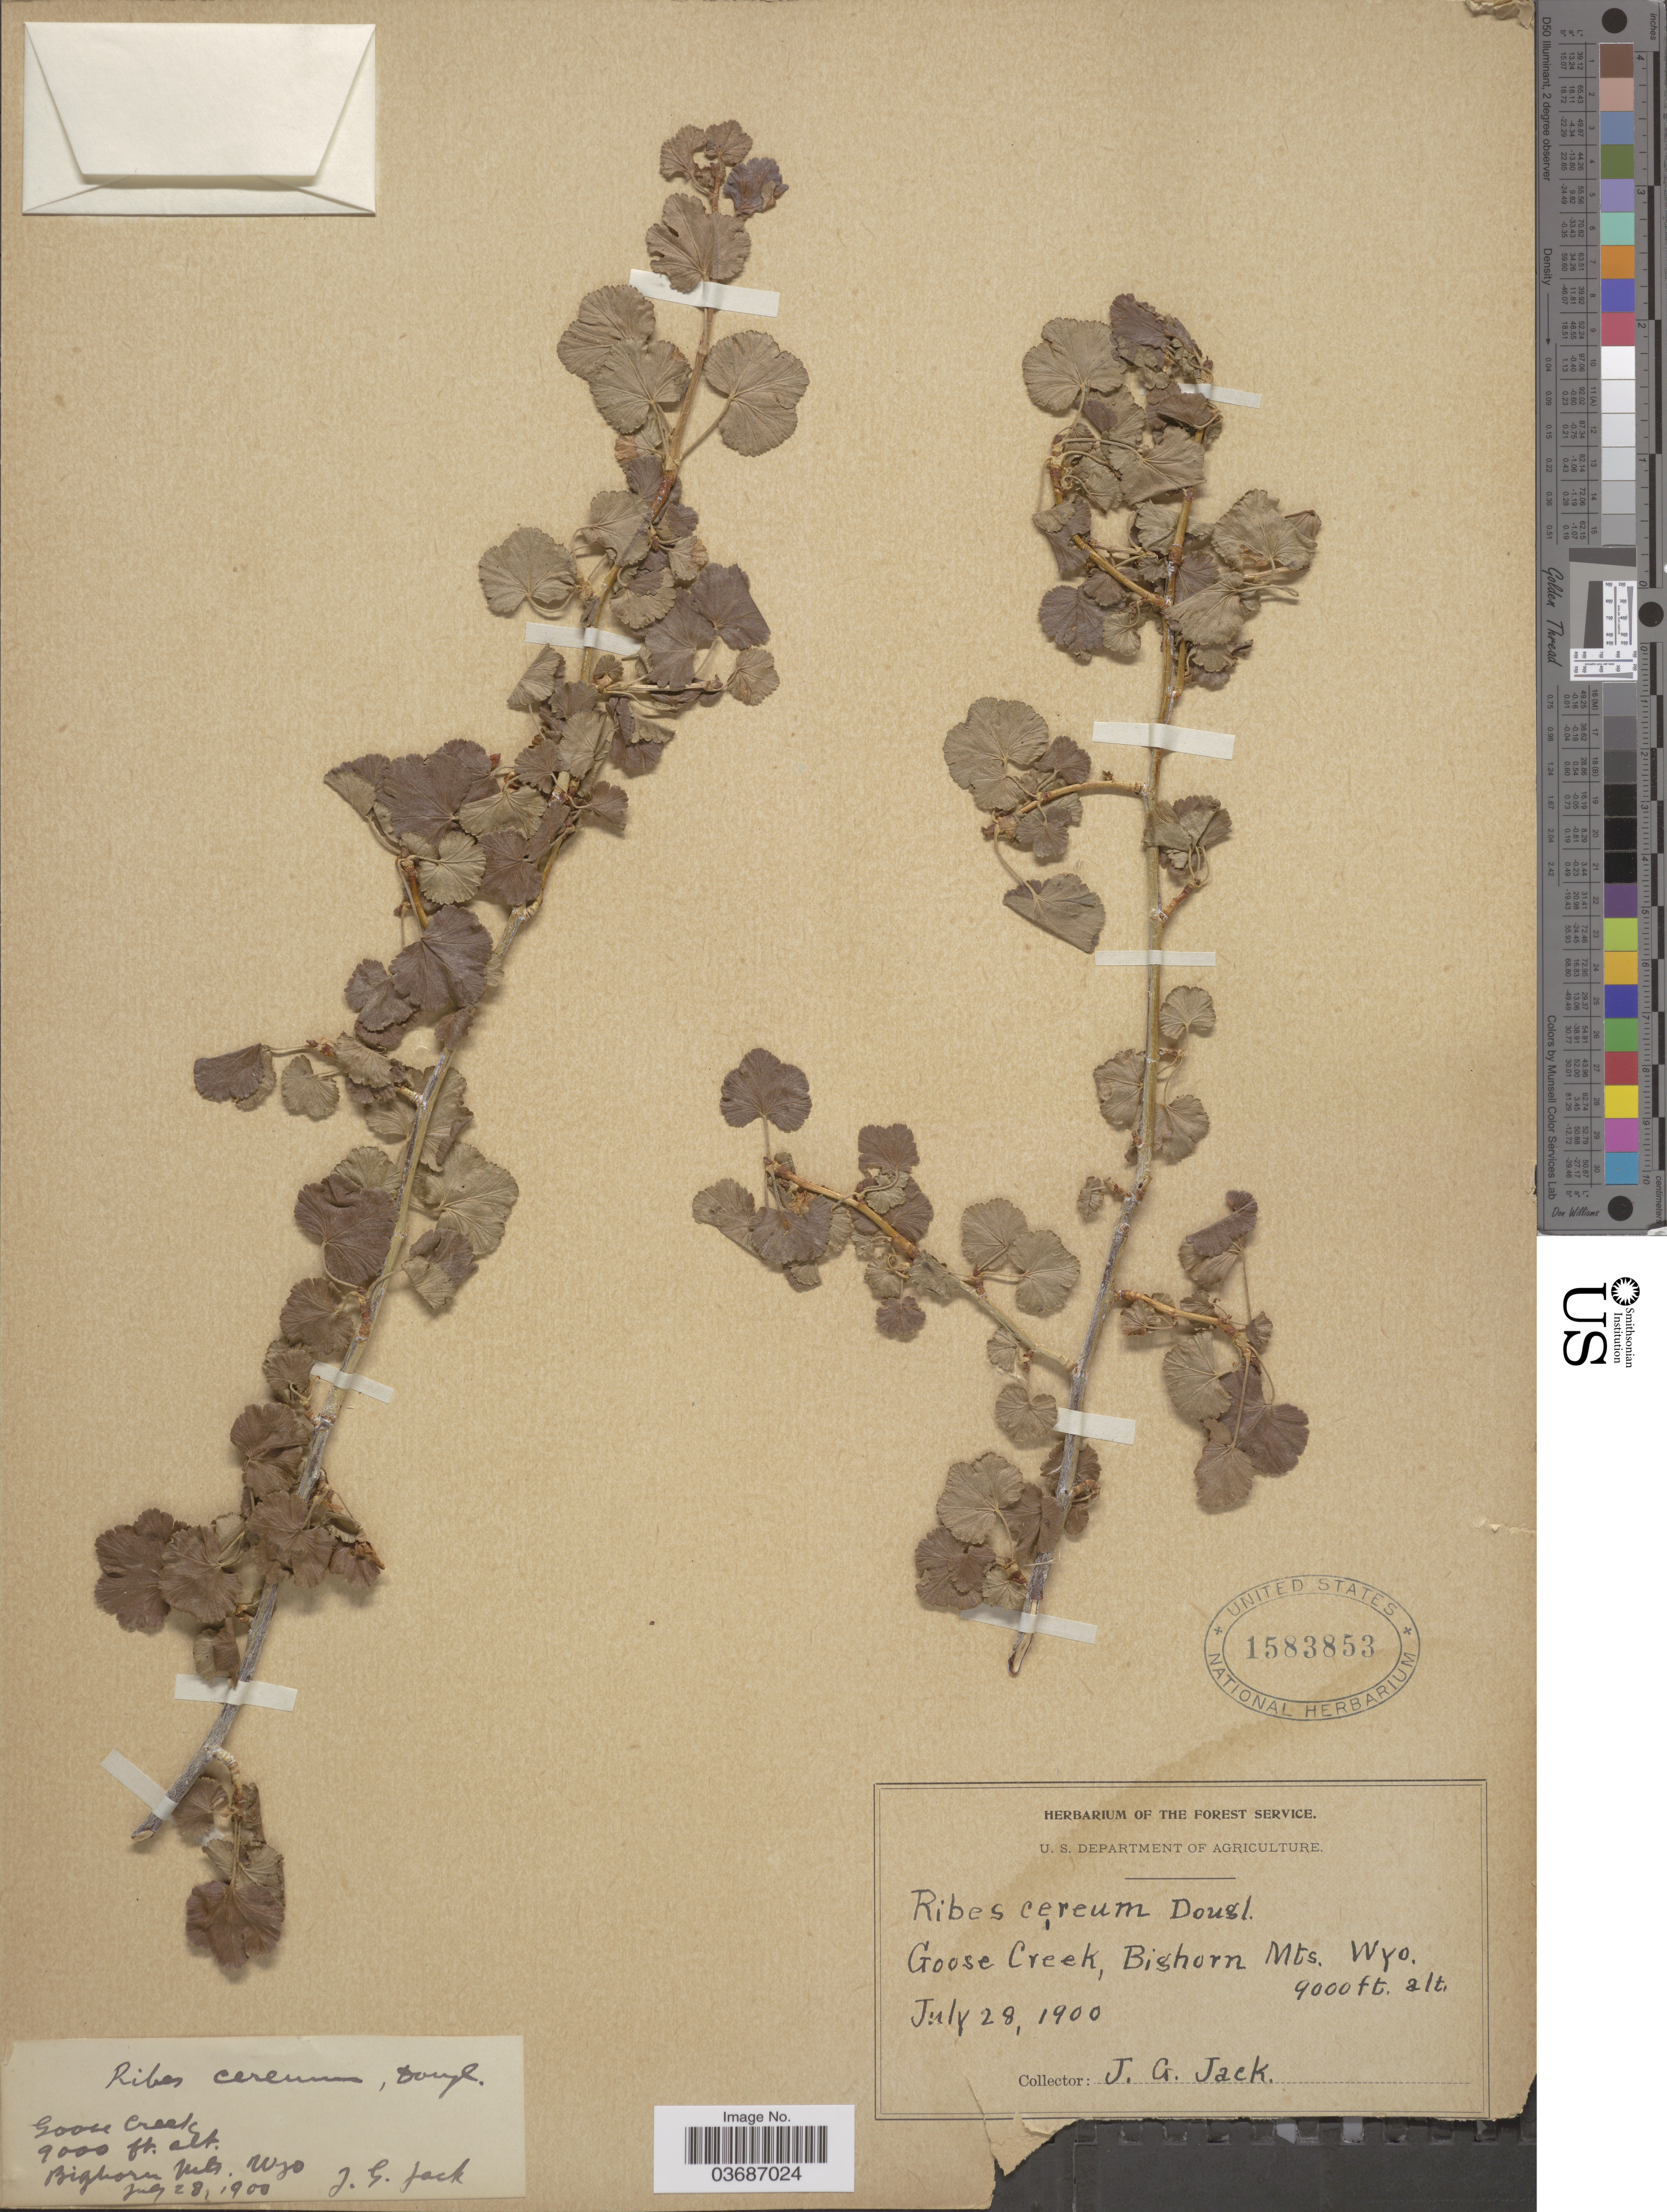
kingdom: Plantae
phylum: Tracheophyta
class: Magnoliopsida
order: Saxifragales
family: Grossulariaceae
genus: Ribes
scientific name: Ribes cereum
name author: Douglas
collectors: J. G. Jack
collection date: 1900-07-28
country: United States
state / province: Wyoming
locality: Goose Creek. Bighorn Mts.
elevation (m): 2743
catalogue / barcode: US 1583853